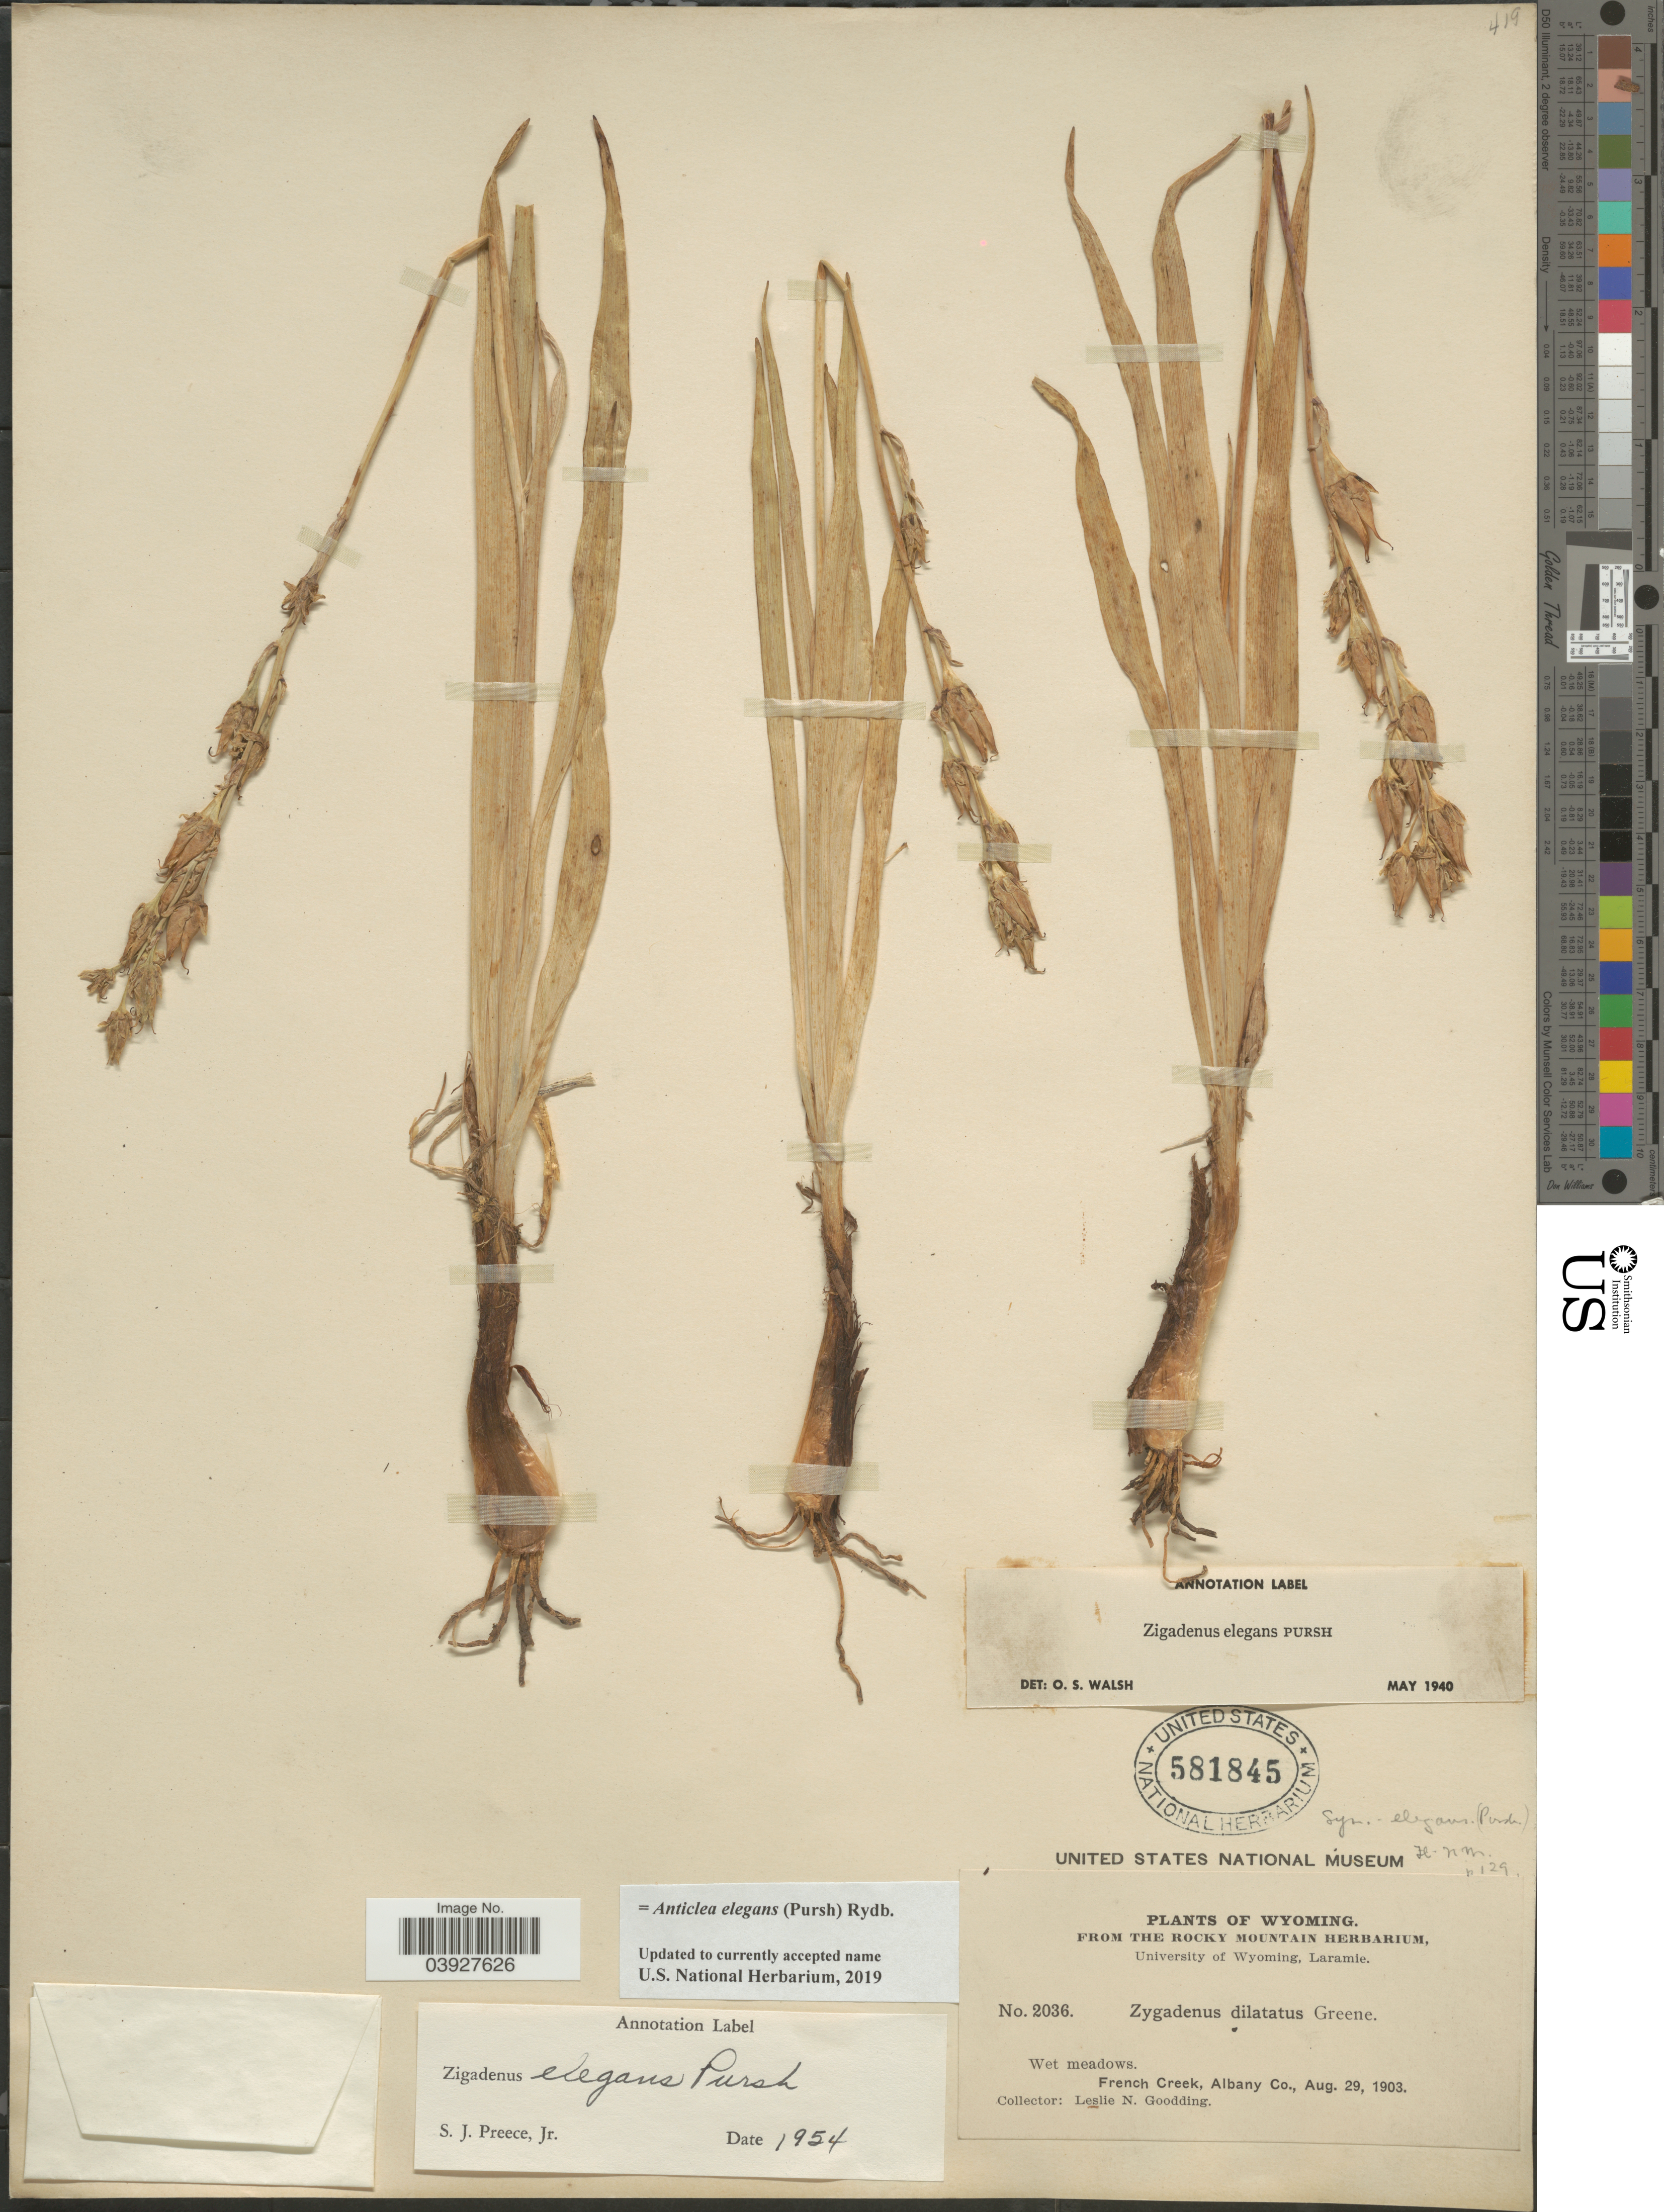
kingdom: Plantae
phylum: Tracheophyta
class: Liliopsida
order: Liliales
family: Melanthiaceae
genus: Anticlea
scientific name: Anticlea elegans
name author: (Pursh) Rydb.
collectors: L. N. Goodding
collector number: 2036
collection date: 1903-08-29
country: United States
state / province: Wyoming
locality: French Creek, Albany Co.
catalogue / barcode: US 581845